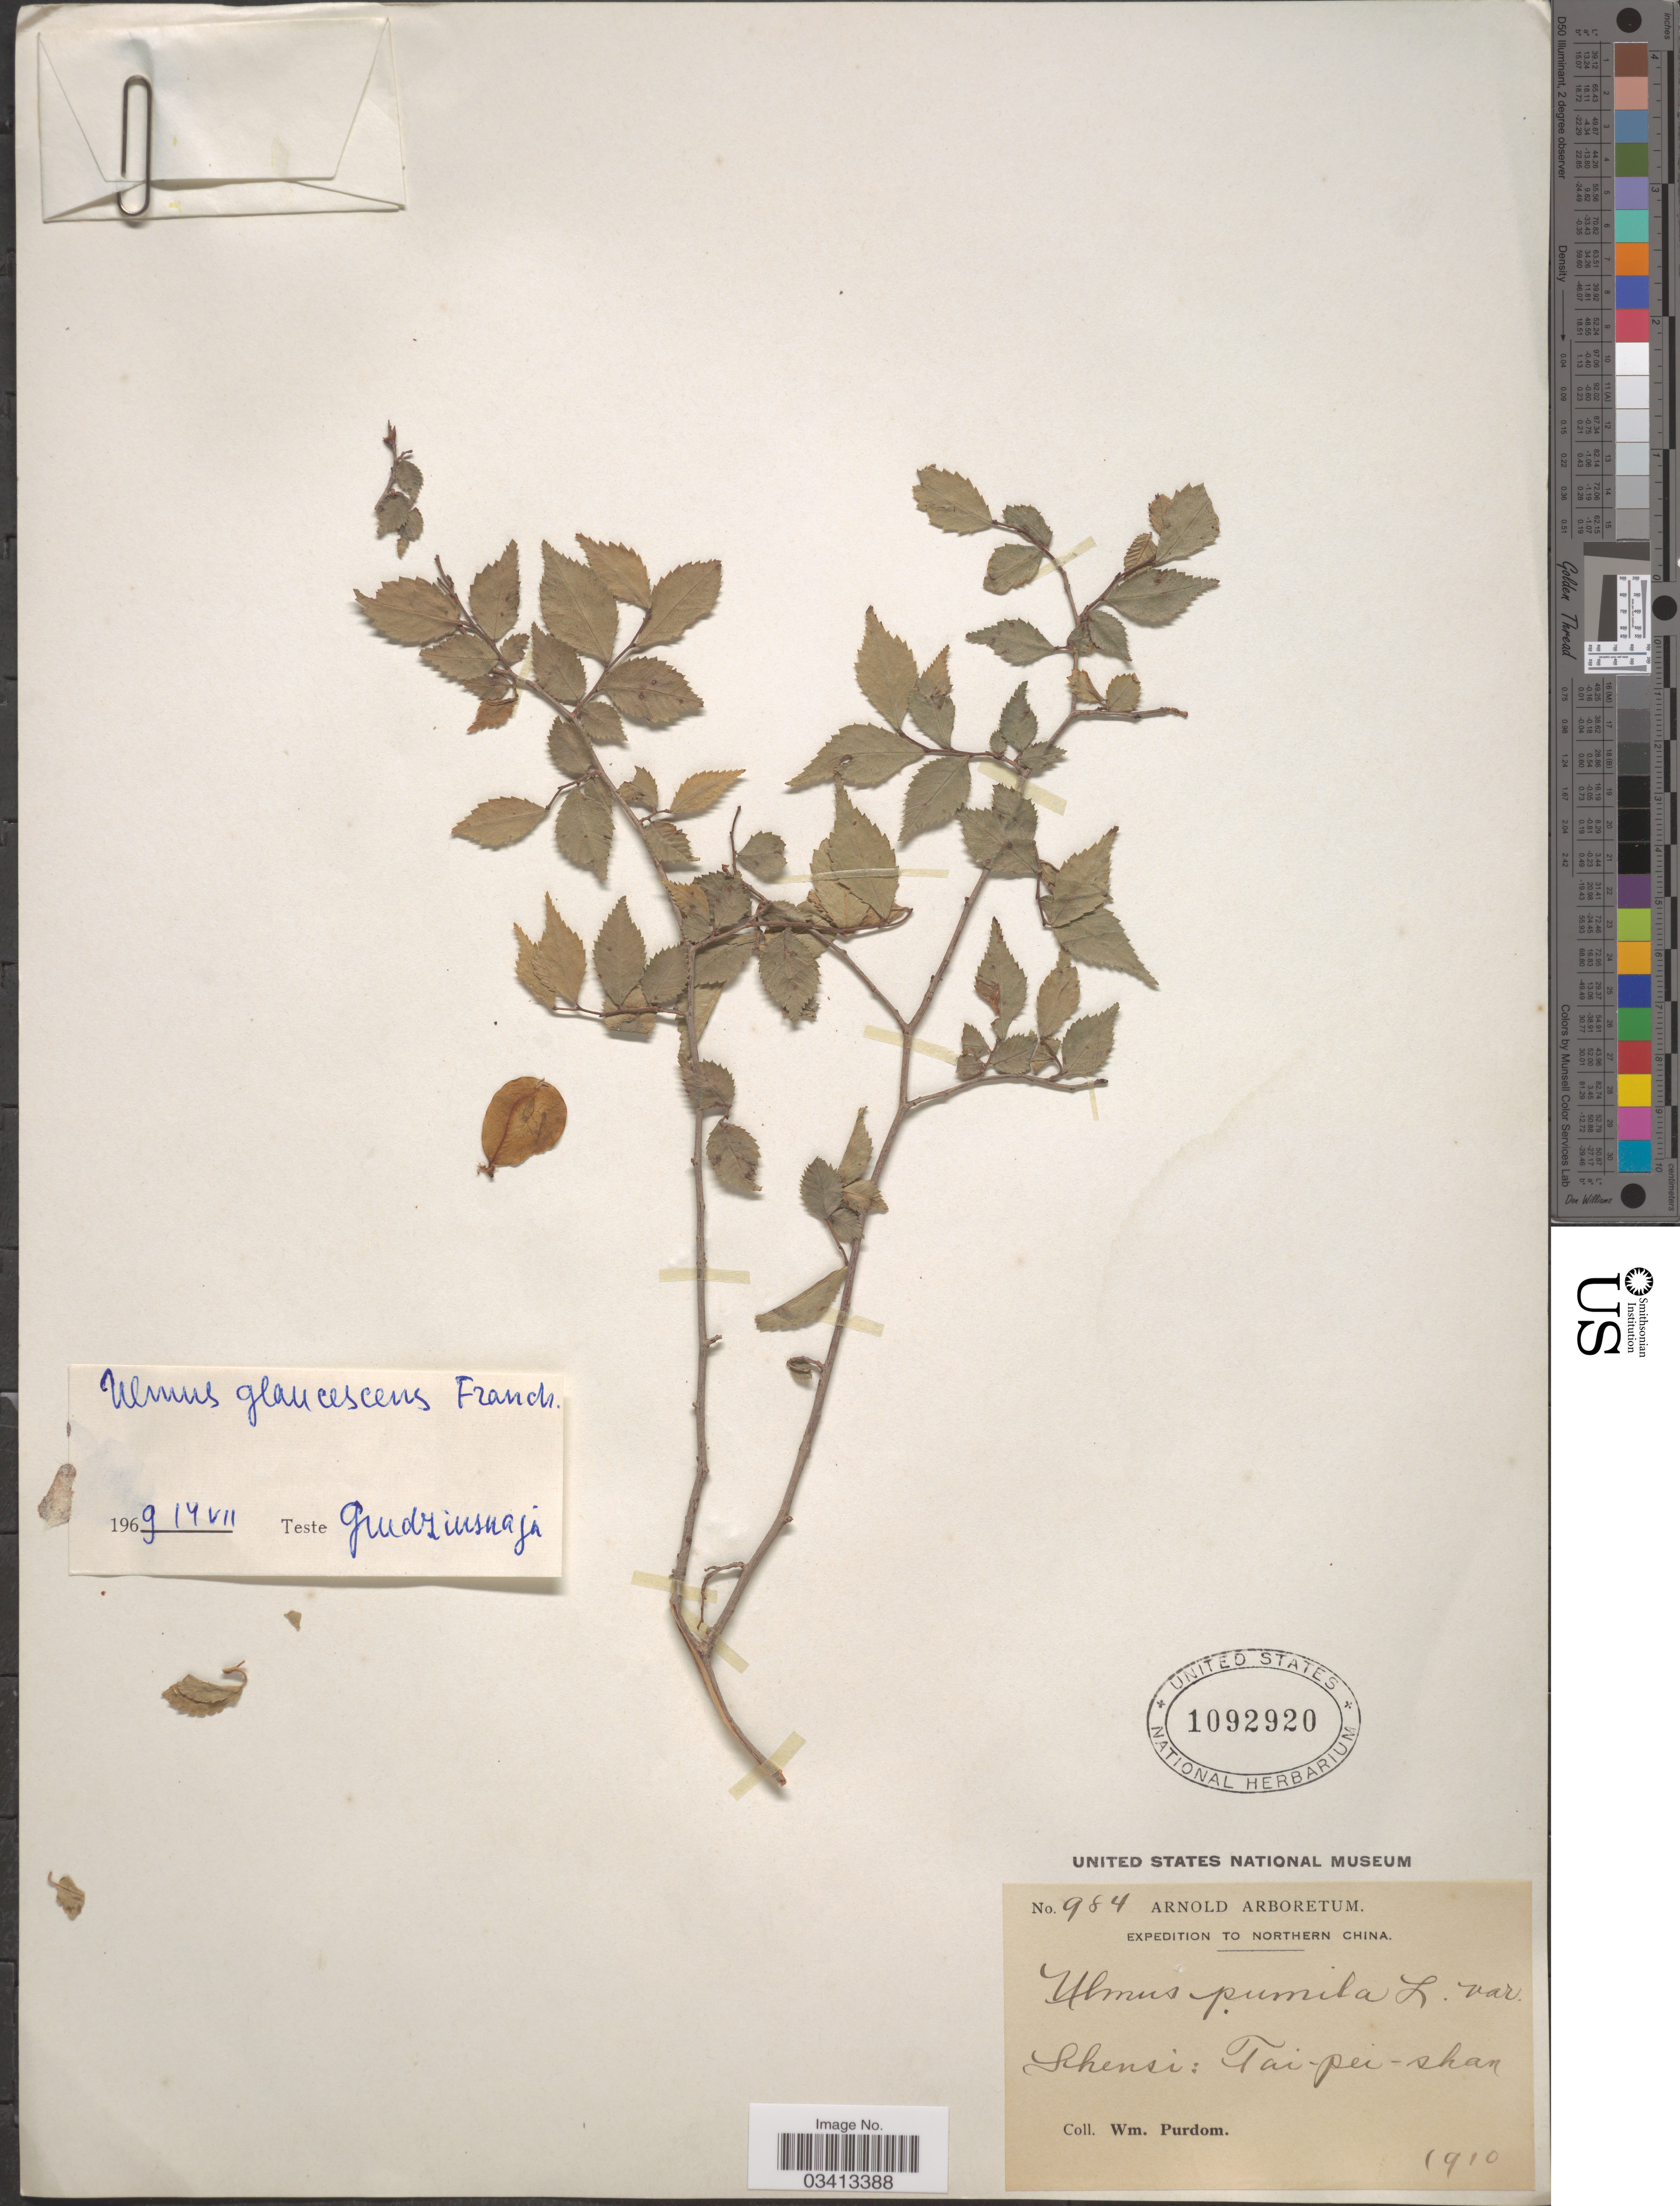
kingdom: Plantae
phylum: Tracheophyta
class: Magnoliopsida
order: Rosales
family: Ulmaceae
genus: Ulmus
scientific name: Ulmus glaucescens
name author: Franch.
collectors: W. Purdom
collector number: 984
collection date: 1910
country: China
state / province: Shaanxi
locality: Northern China. Shensi: Tai-pei-shan.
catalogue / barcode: US 1092920